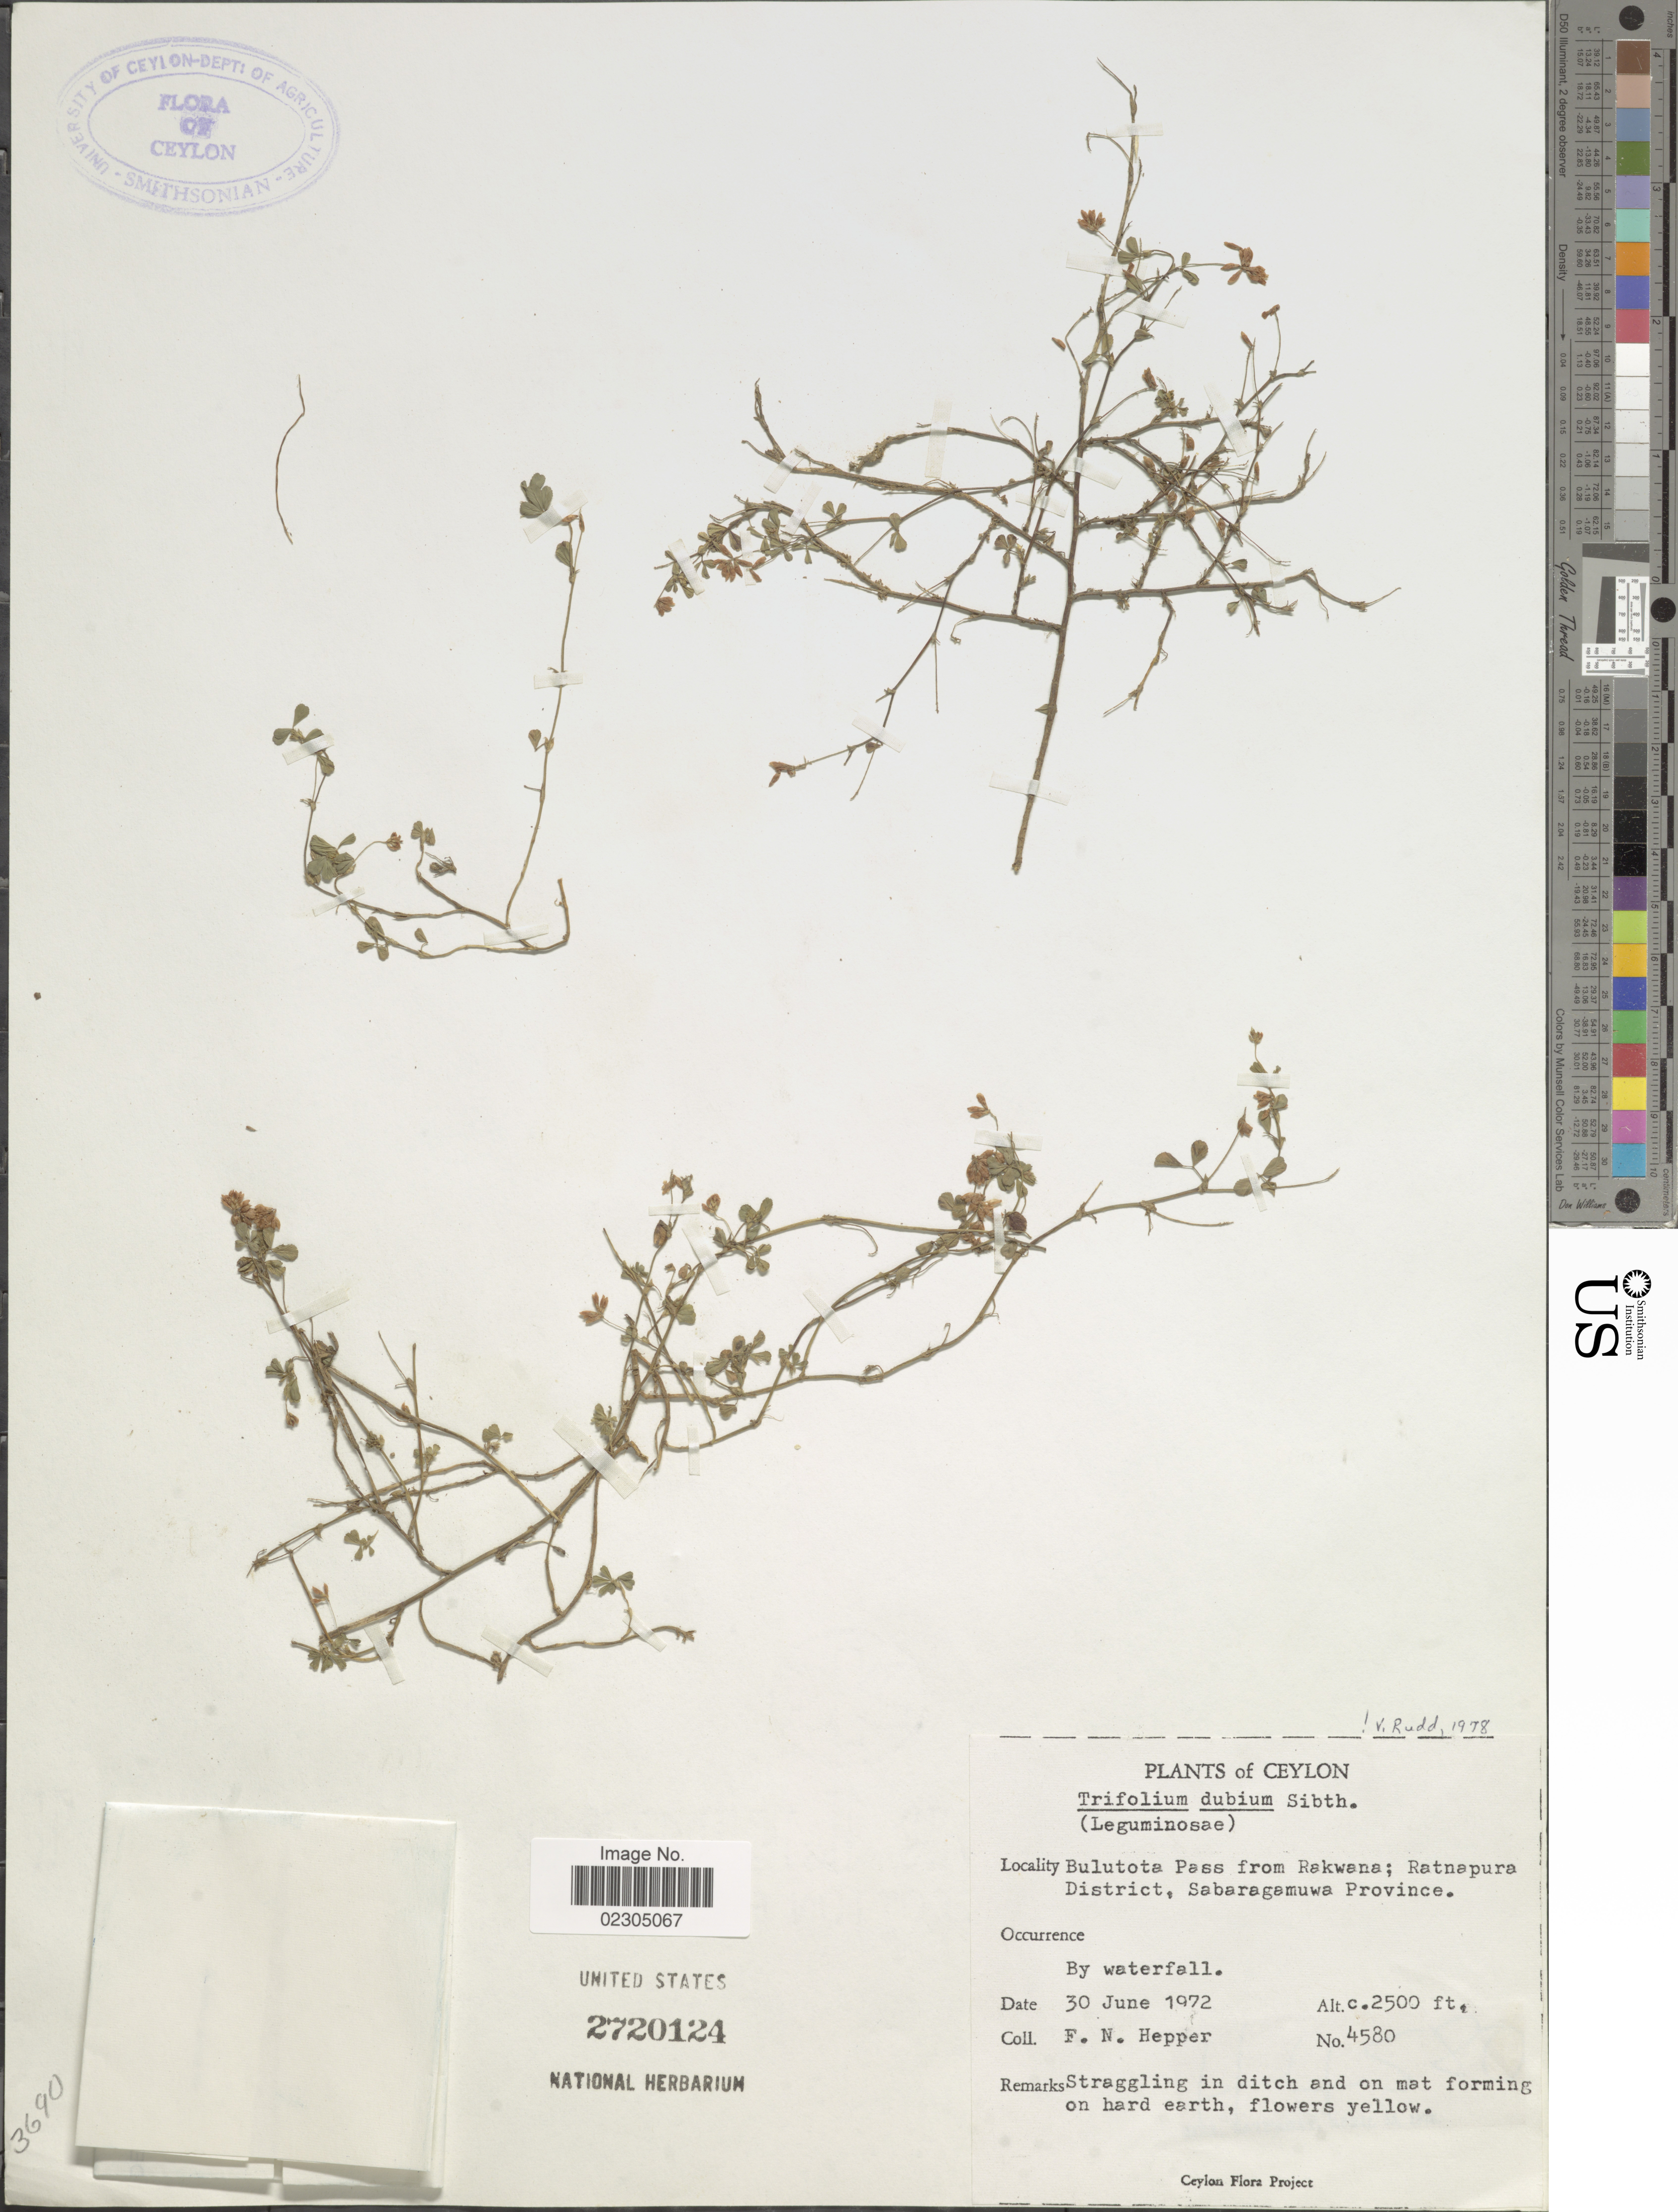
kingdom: Plantae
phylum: Tracheophyta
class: Magnoliopsida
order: Fabales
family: Fabaceae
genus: Trifolium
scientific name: Trifolium dubium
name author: Sibth.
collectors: F. Hepper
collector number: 4580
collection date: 1972-06-30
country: Sri Lanka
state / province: Sabaragamuwa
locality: Ceylon. Bulutota Pass from Rakwana; Ratnapura District.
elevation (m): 762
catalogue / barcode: US 2720124